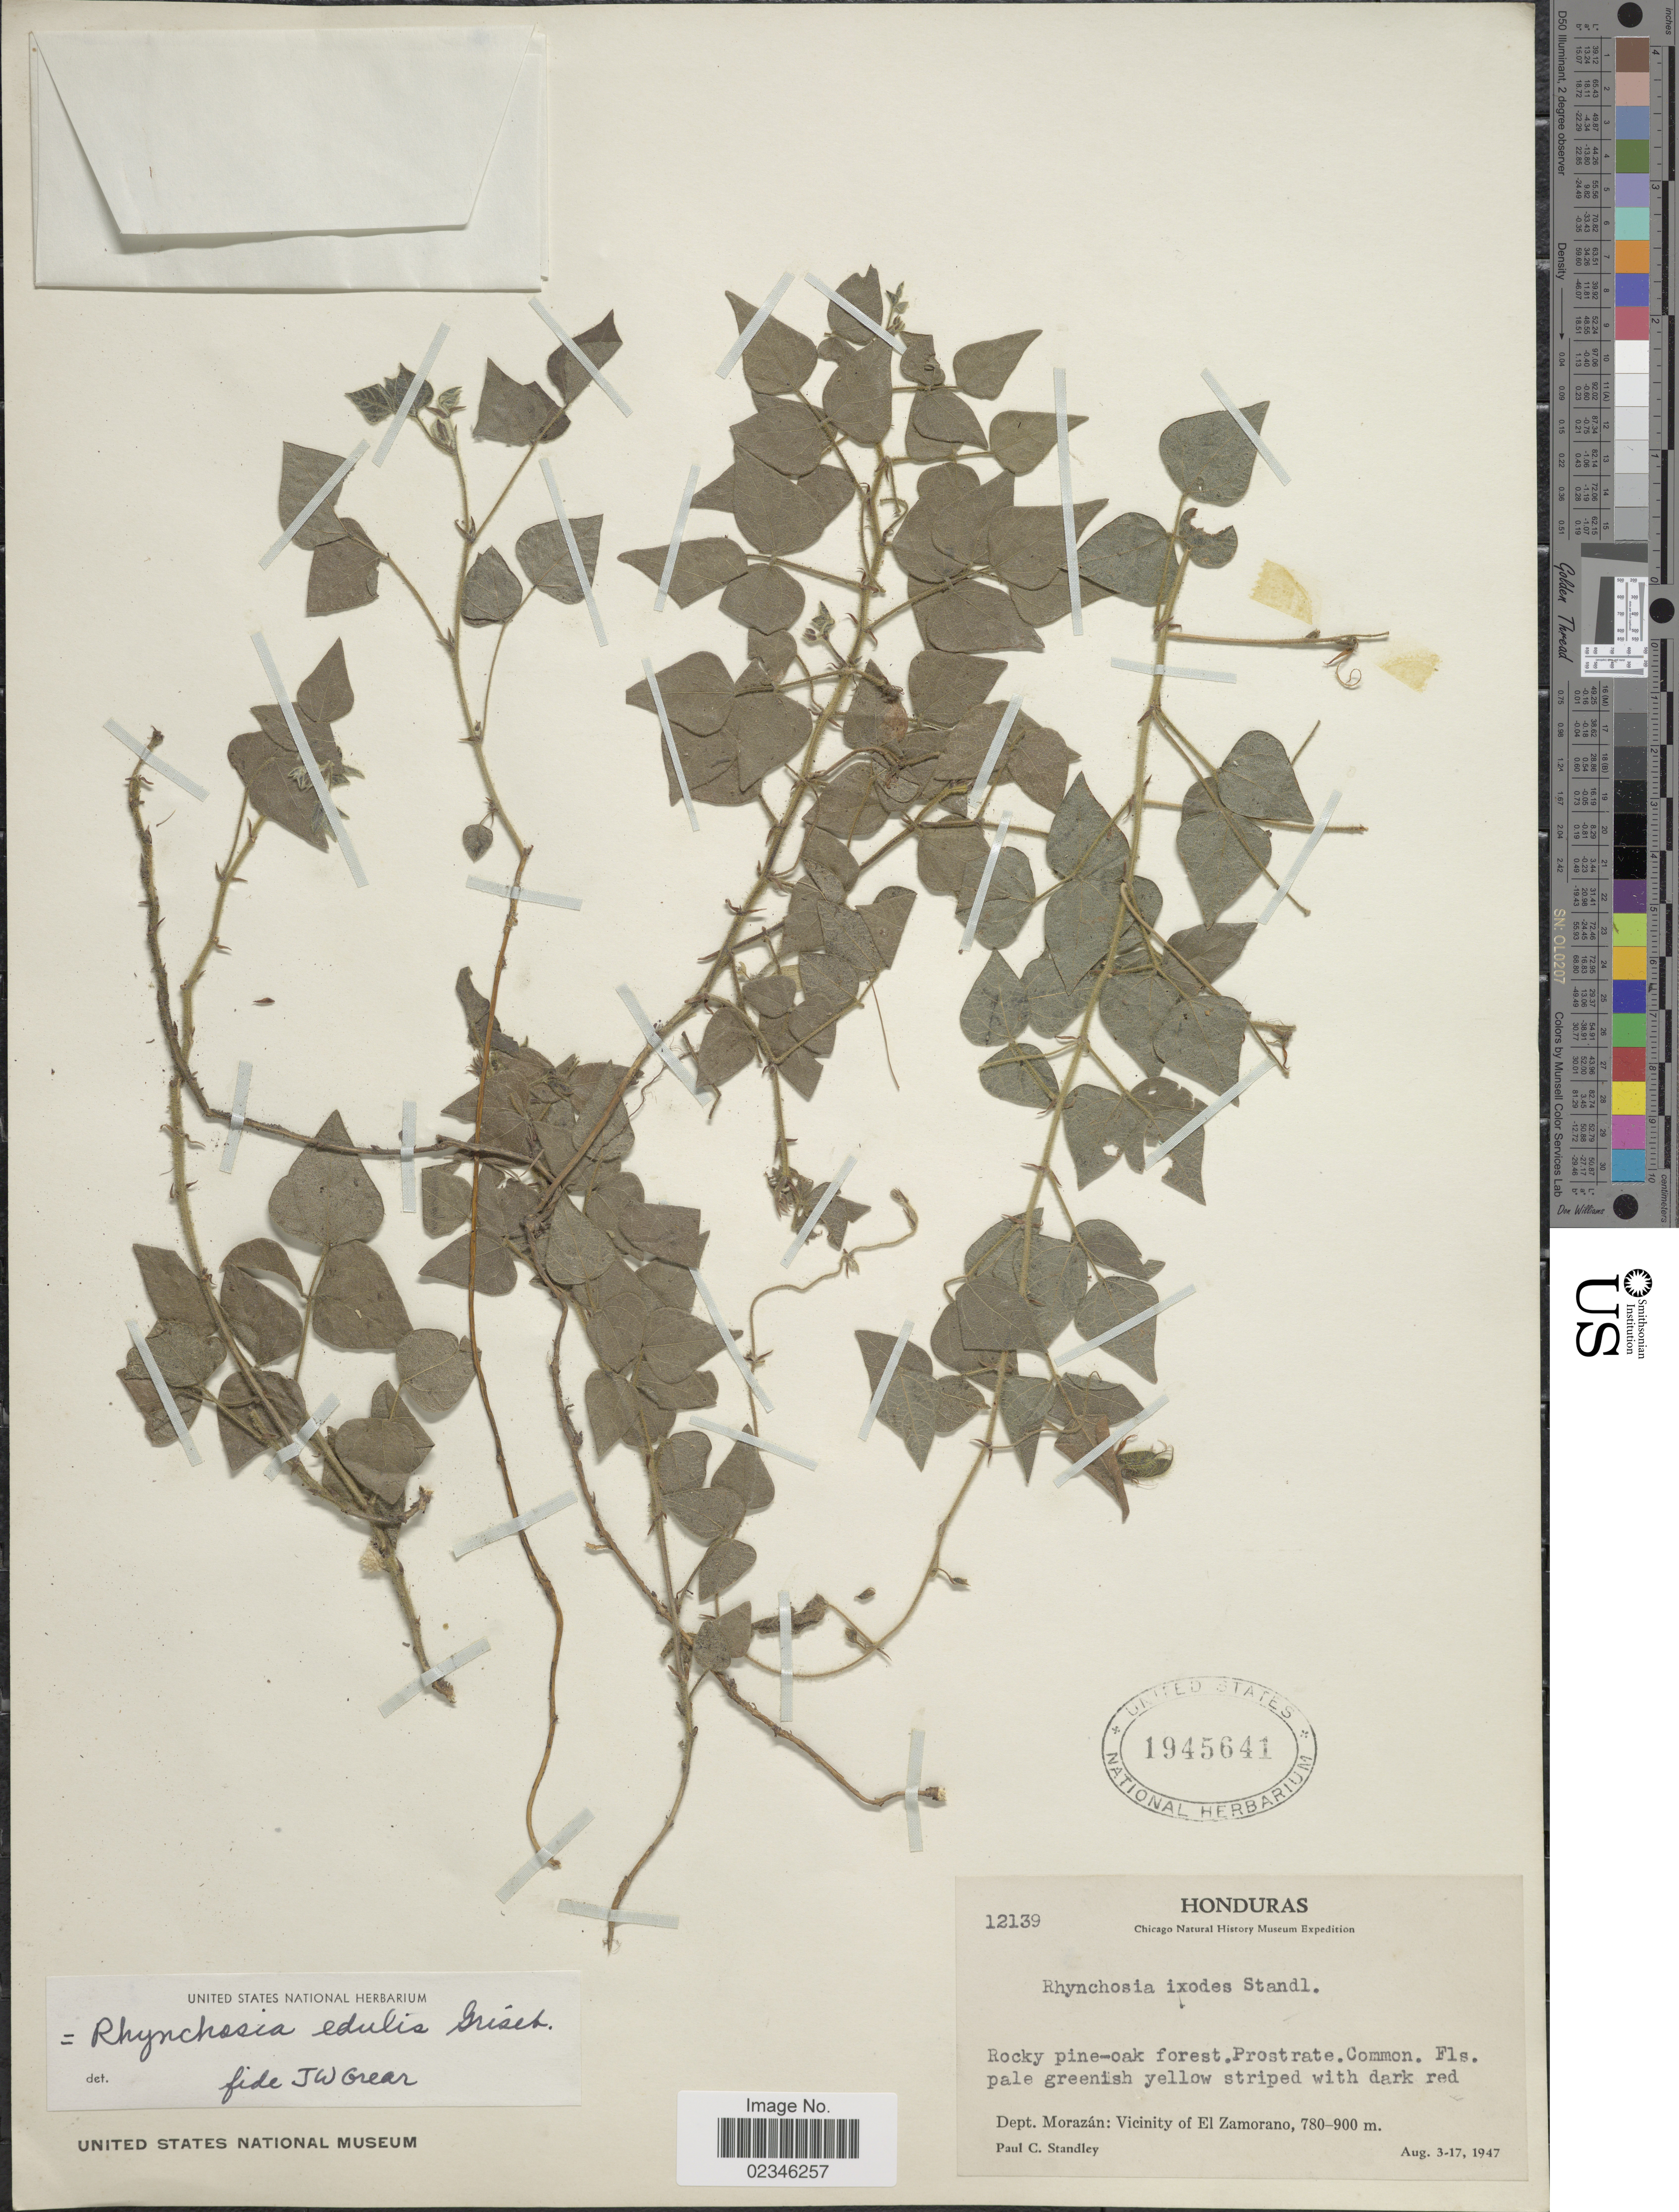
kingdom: Plantae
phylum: Tracheophyta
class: Magnoliopsida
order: Fabales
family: Fabaceae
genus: Rhynchosia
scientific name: Rhynchosia edulis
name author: Griseb.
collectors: P. C. Standley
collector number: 12139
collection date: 1947-08-03/1947-08-17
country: Honduras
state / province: Fco. Morazán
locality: Dept. Morazan: Vicinity of El Zamorano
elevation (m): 780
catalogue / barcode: US 1945641